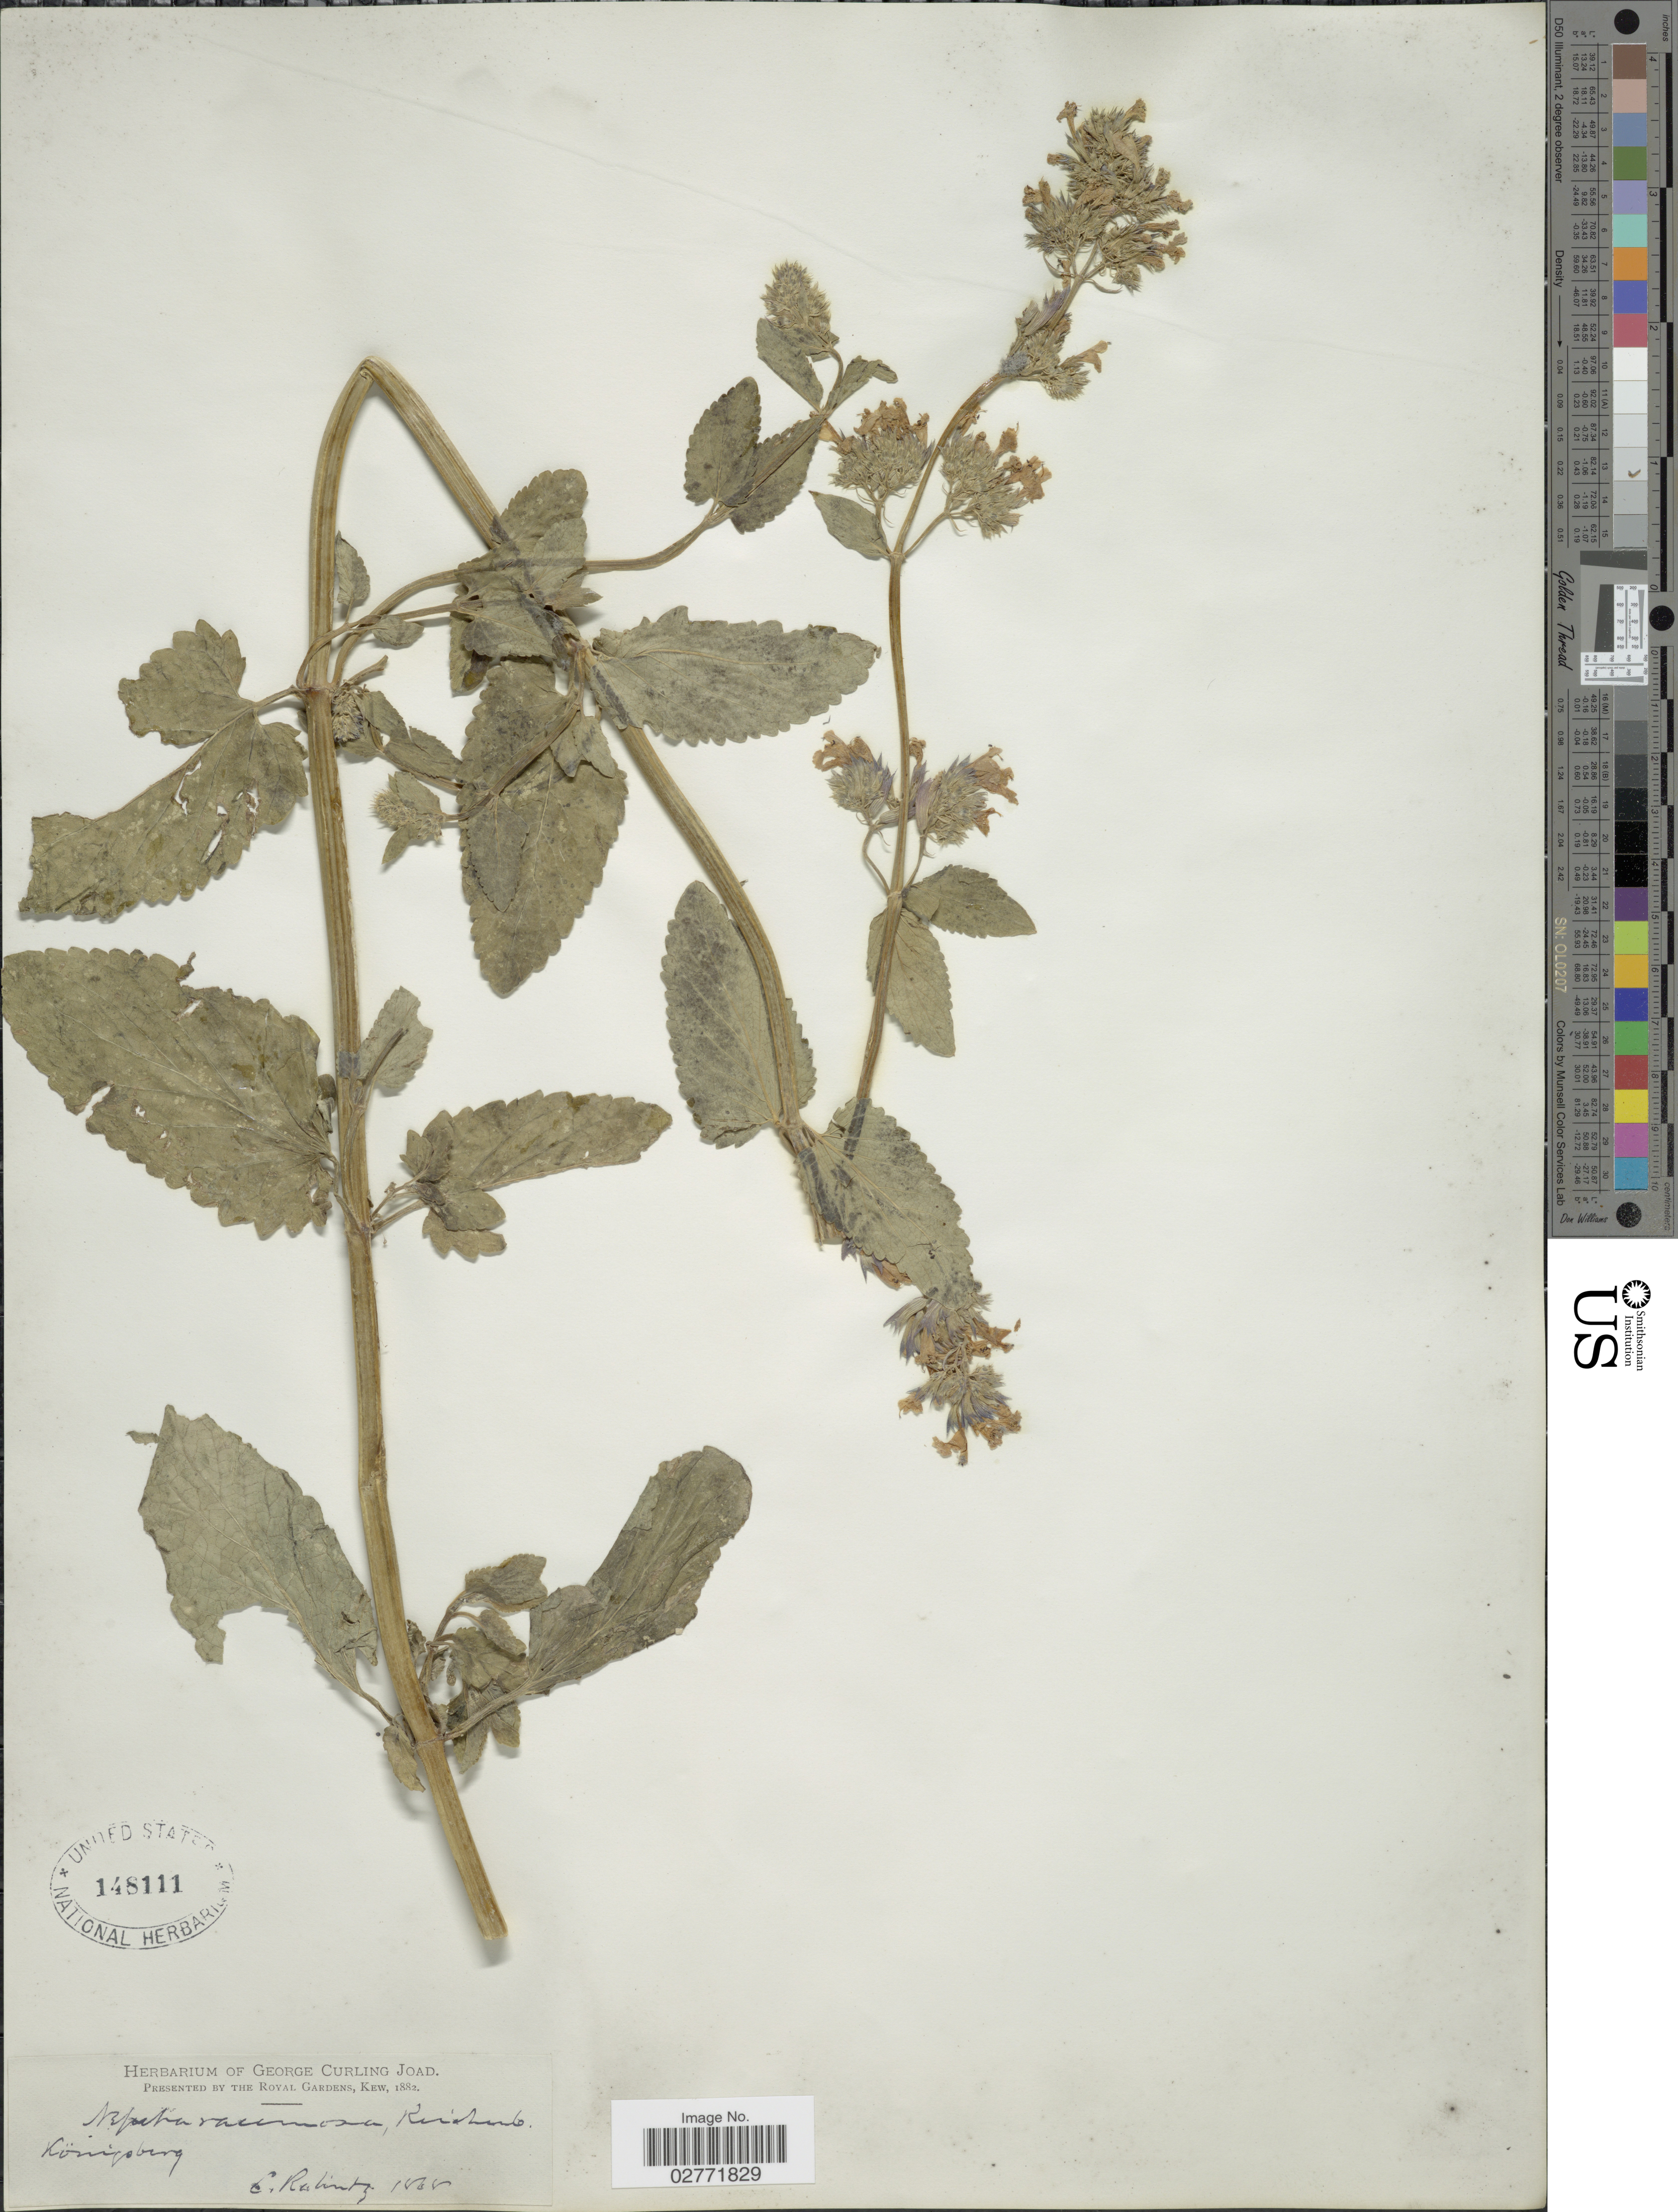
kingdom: Plantae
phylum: Tracheophyta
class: Magnoliopsida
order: Lamiales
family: Lamiaceae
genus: Nepeta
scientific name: Nepeta racemosa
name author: Lam.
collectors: C. G. Baenitz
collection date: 1864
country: Russian Federation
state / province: Kaliningrad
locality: Königsberg.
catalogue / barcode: US 148111